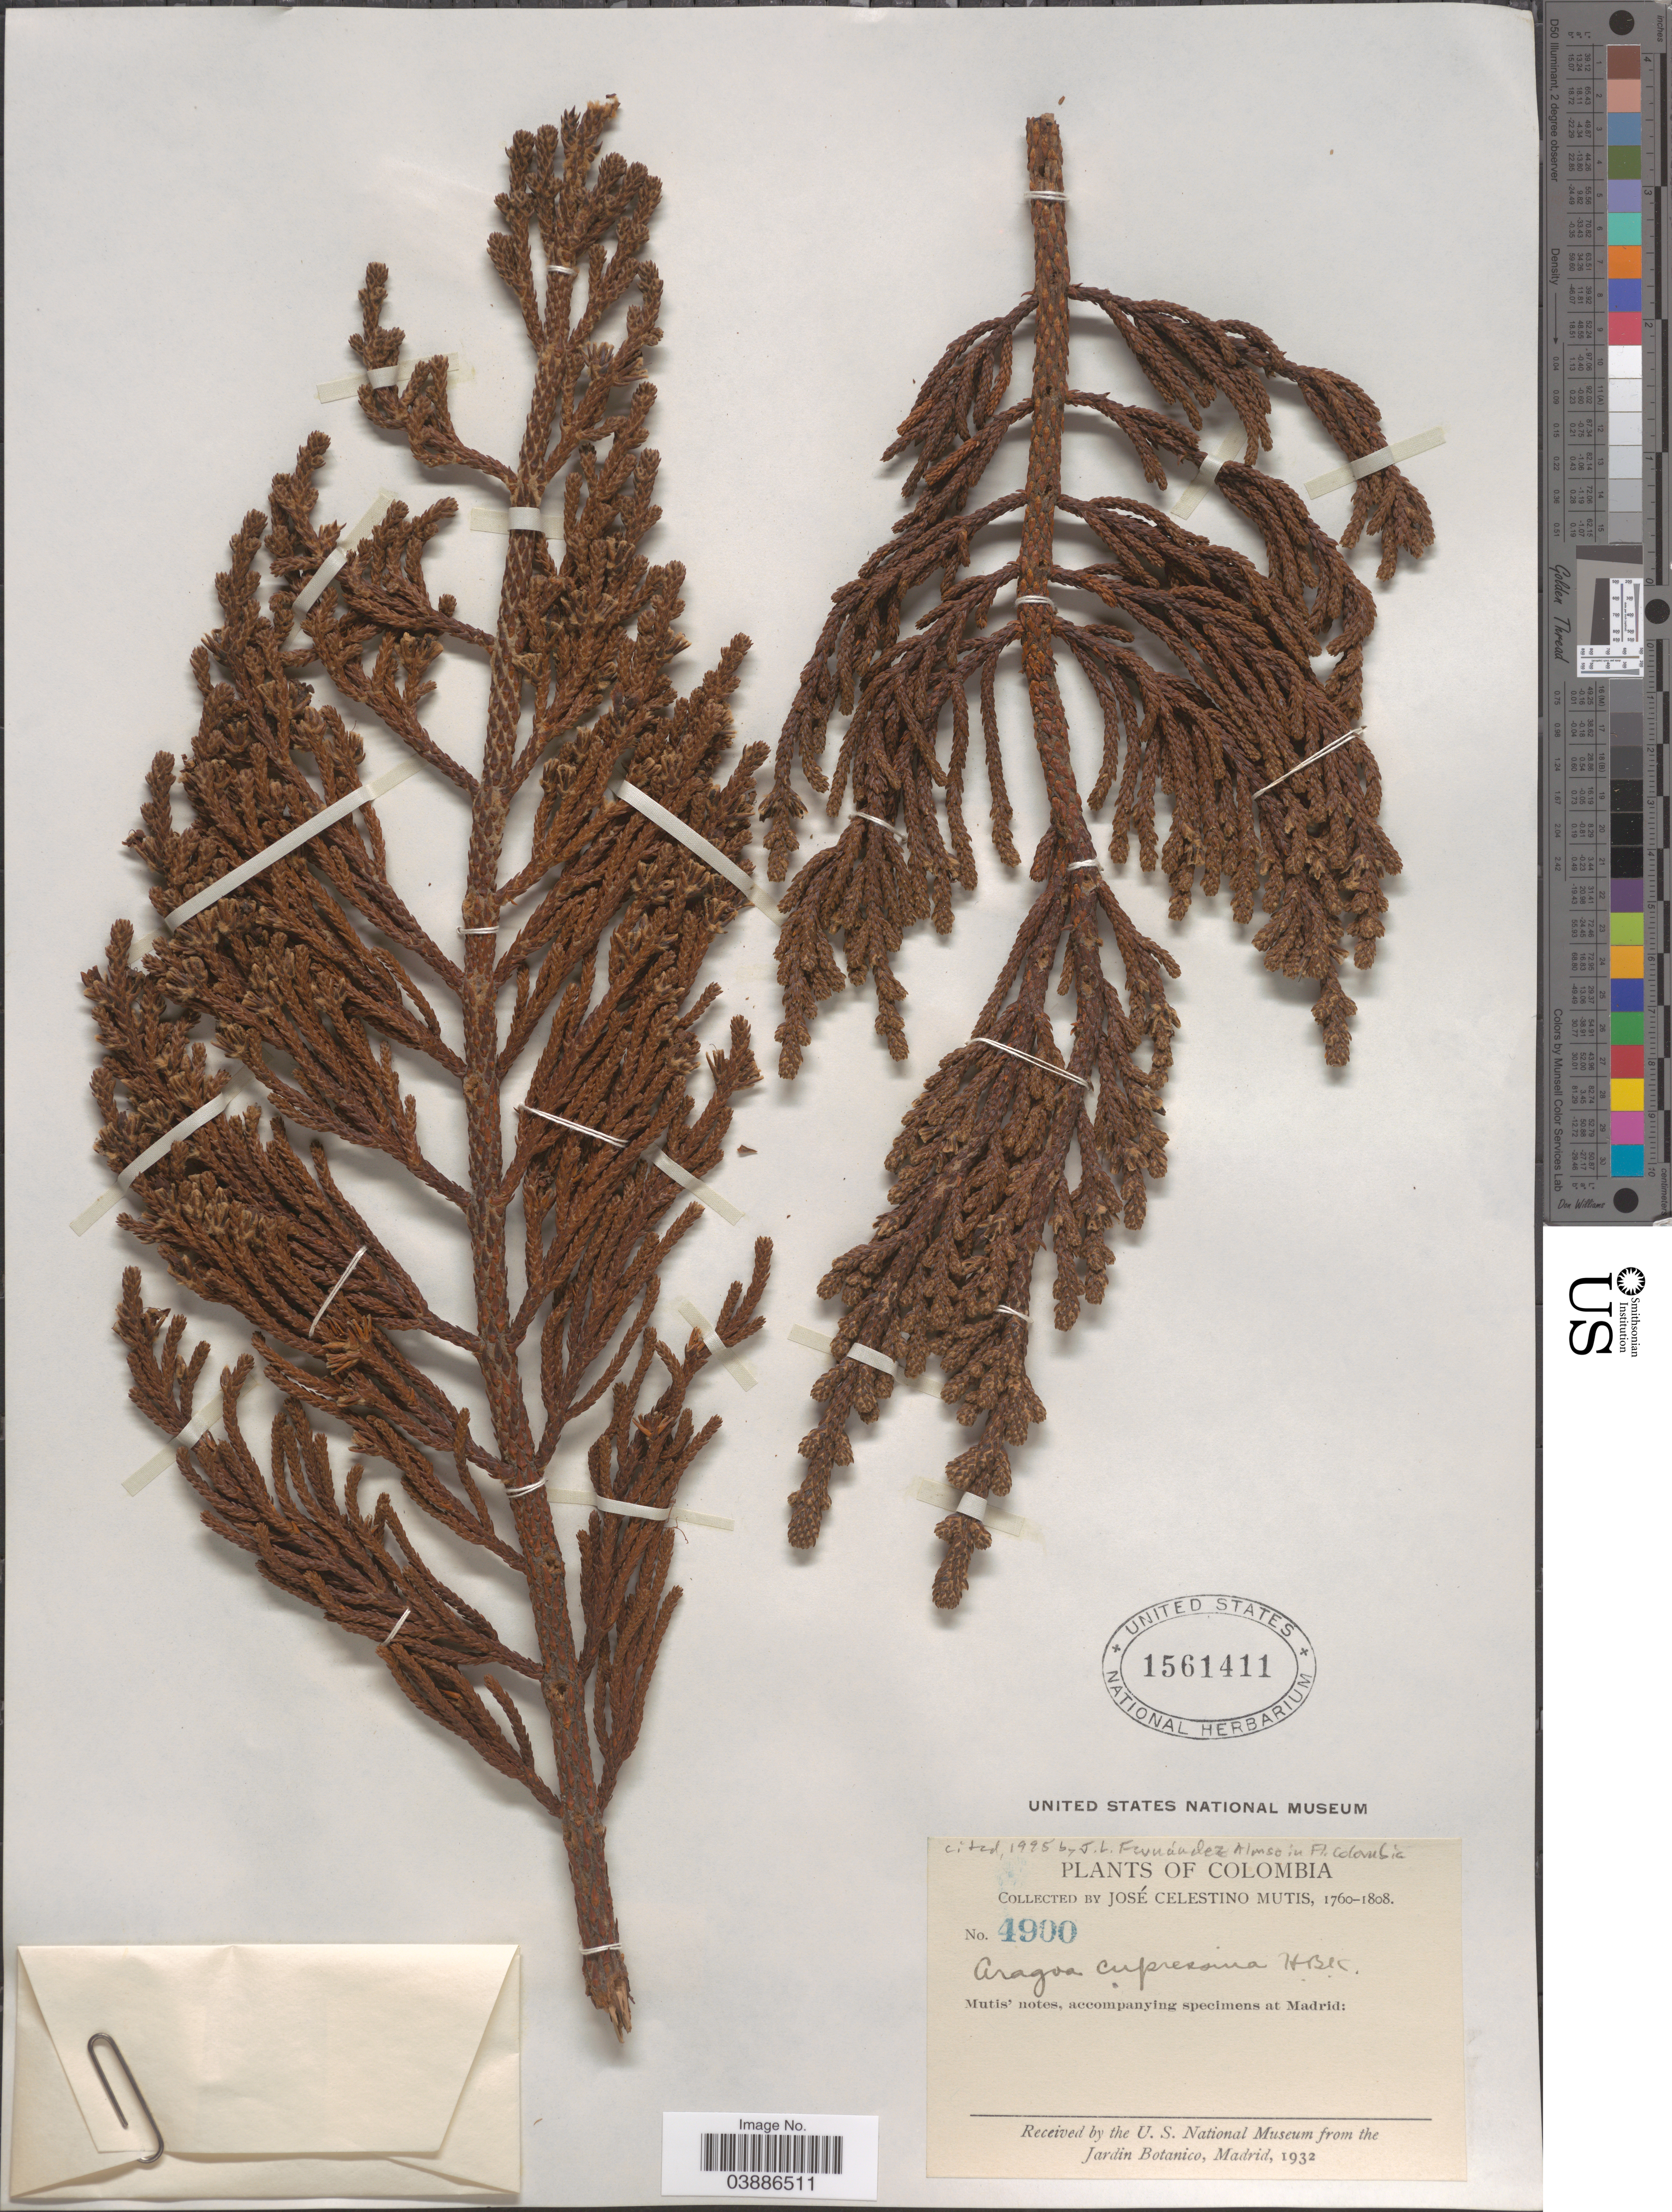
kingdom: Plantae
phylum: Tracheophyta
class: Magnoliopsida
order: Lamiales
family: Plantaginaceae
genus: Aragoa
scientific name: Aragoa cupressina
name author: Kunth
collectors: J. C. B. Mutis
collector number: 4900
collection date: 1760/1808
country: Colombia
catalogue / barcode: US 1561411